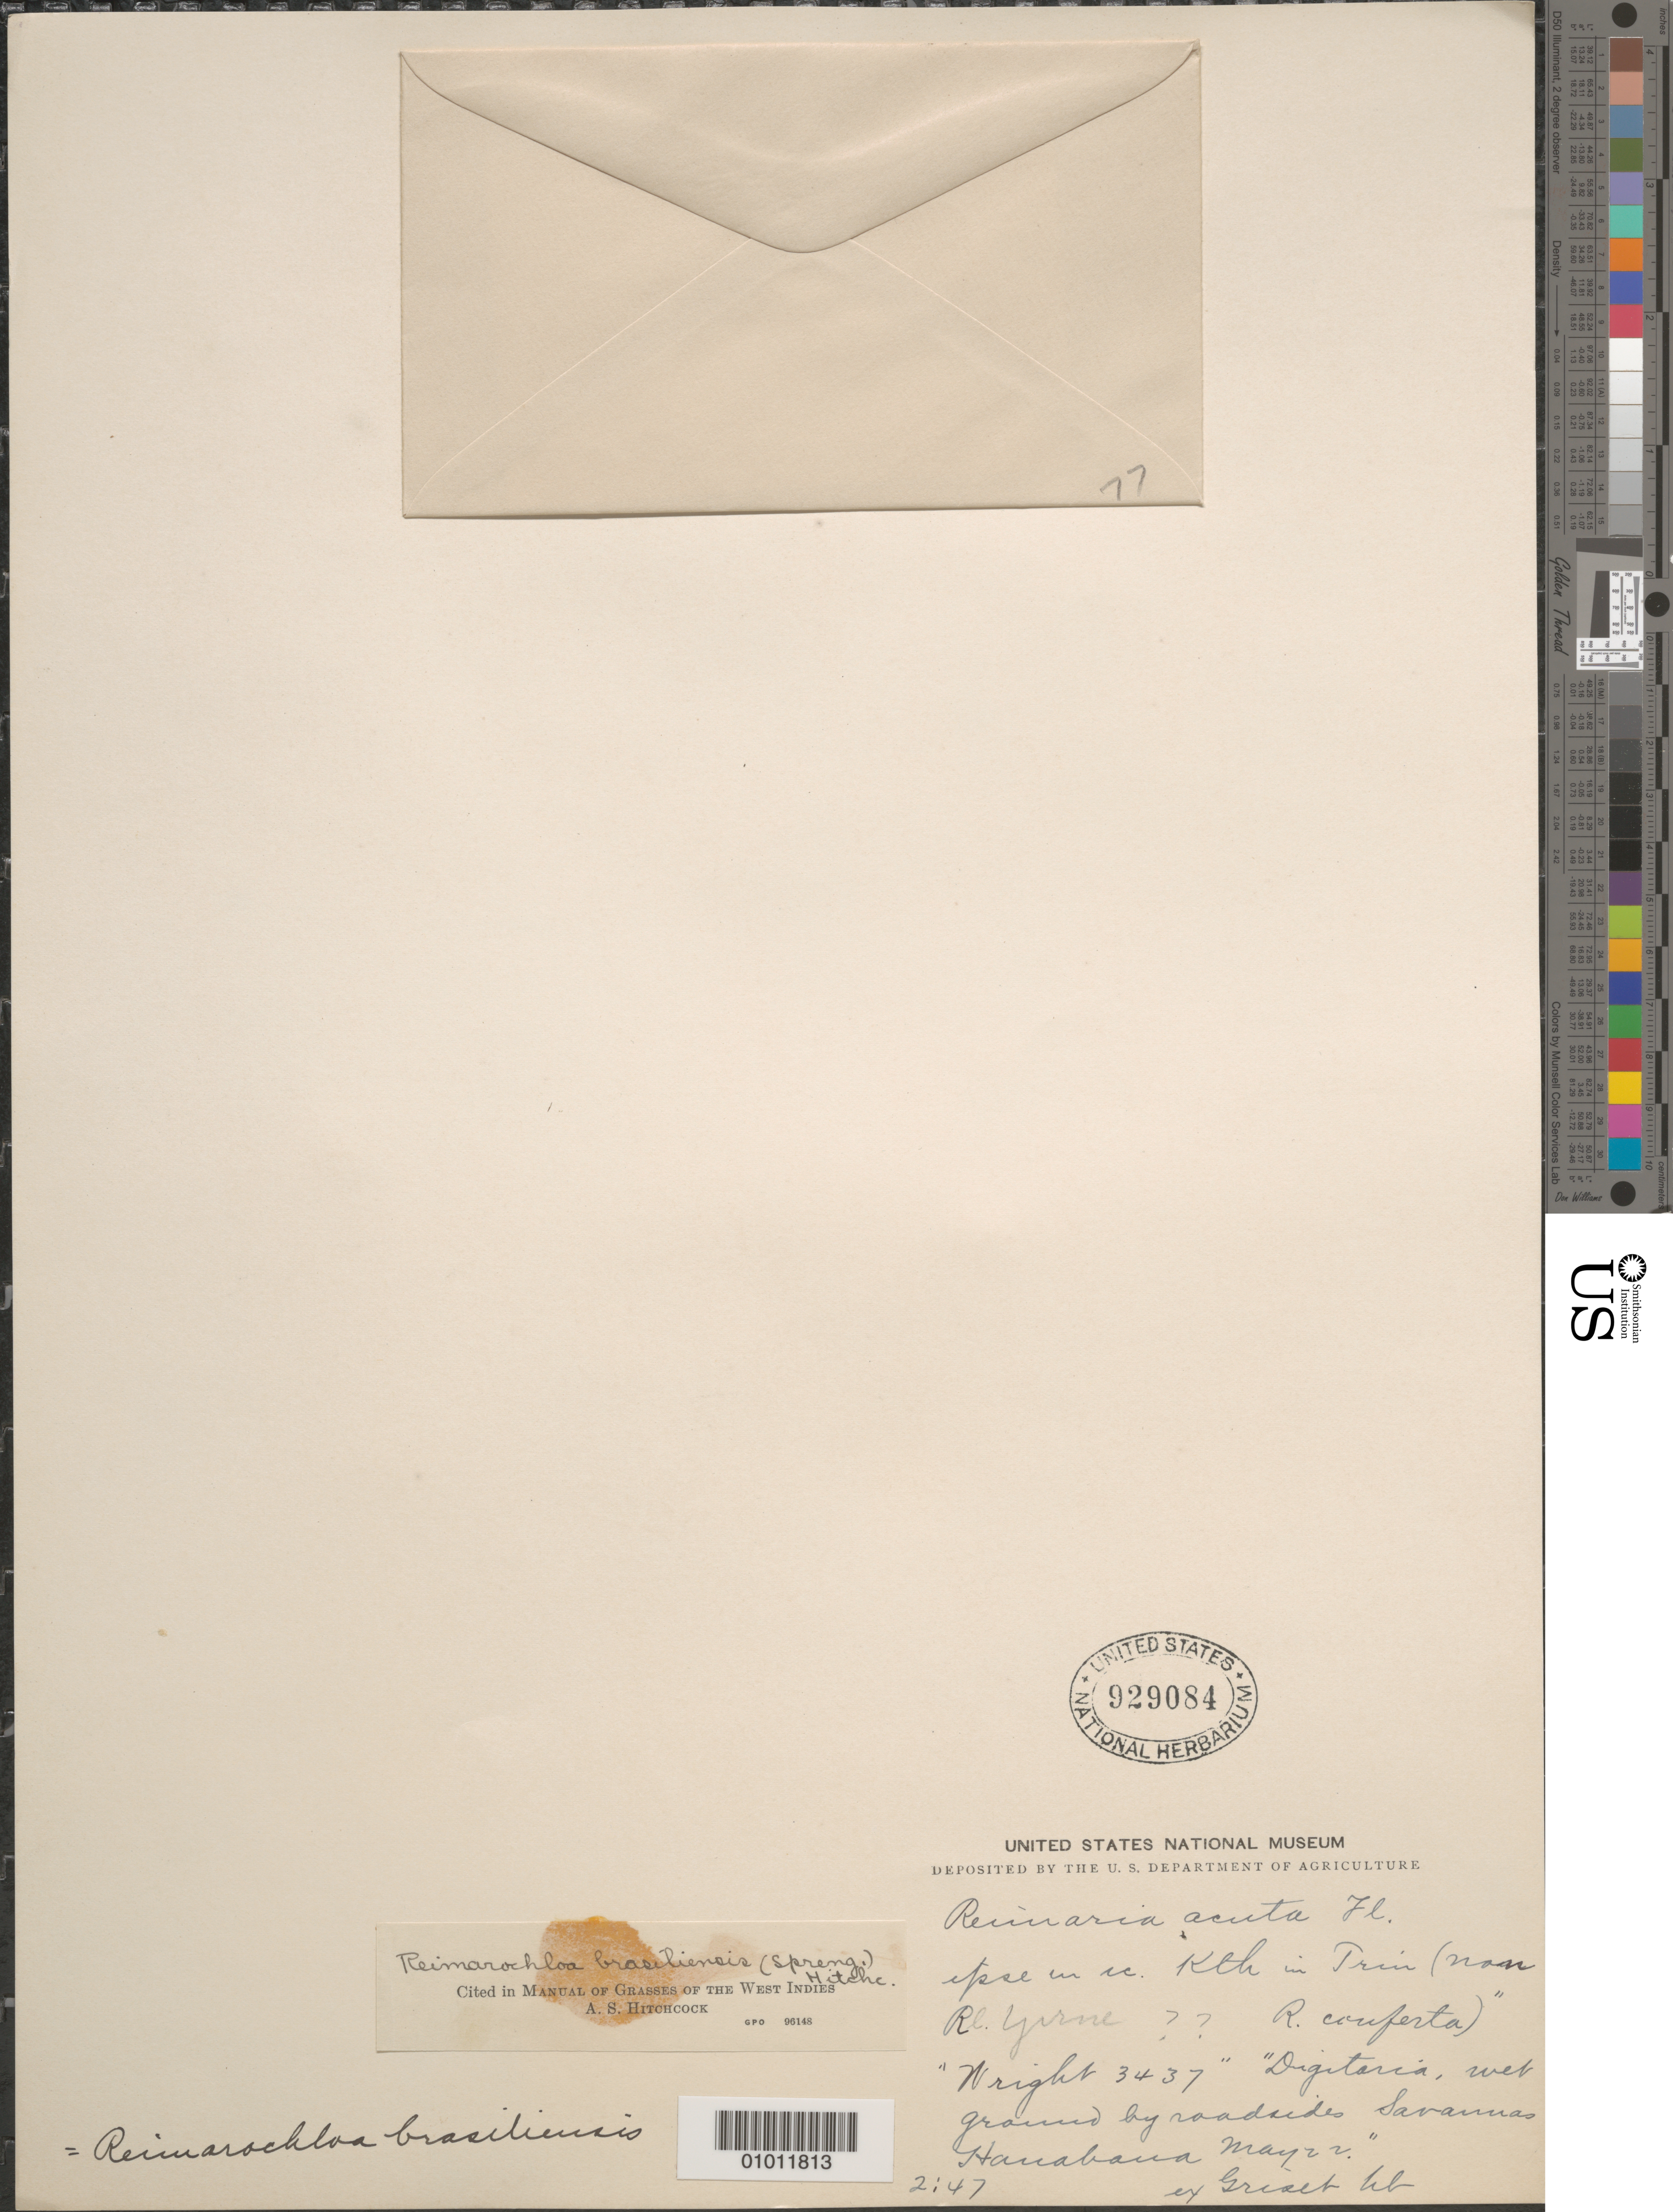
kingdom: Plantae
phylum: Tracheophyta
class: Liliopsida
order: Poales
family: Poaceae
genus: Reimarochloa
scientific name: Reimarochloa acuta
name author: (Flüggé) Hitchc.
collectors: C. Wright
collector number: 3437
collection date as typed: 22 May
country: Cuba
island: Cuba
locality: Wet ground by Roadside savannas, Harrabarra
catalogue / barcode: US 929084